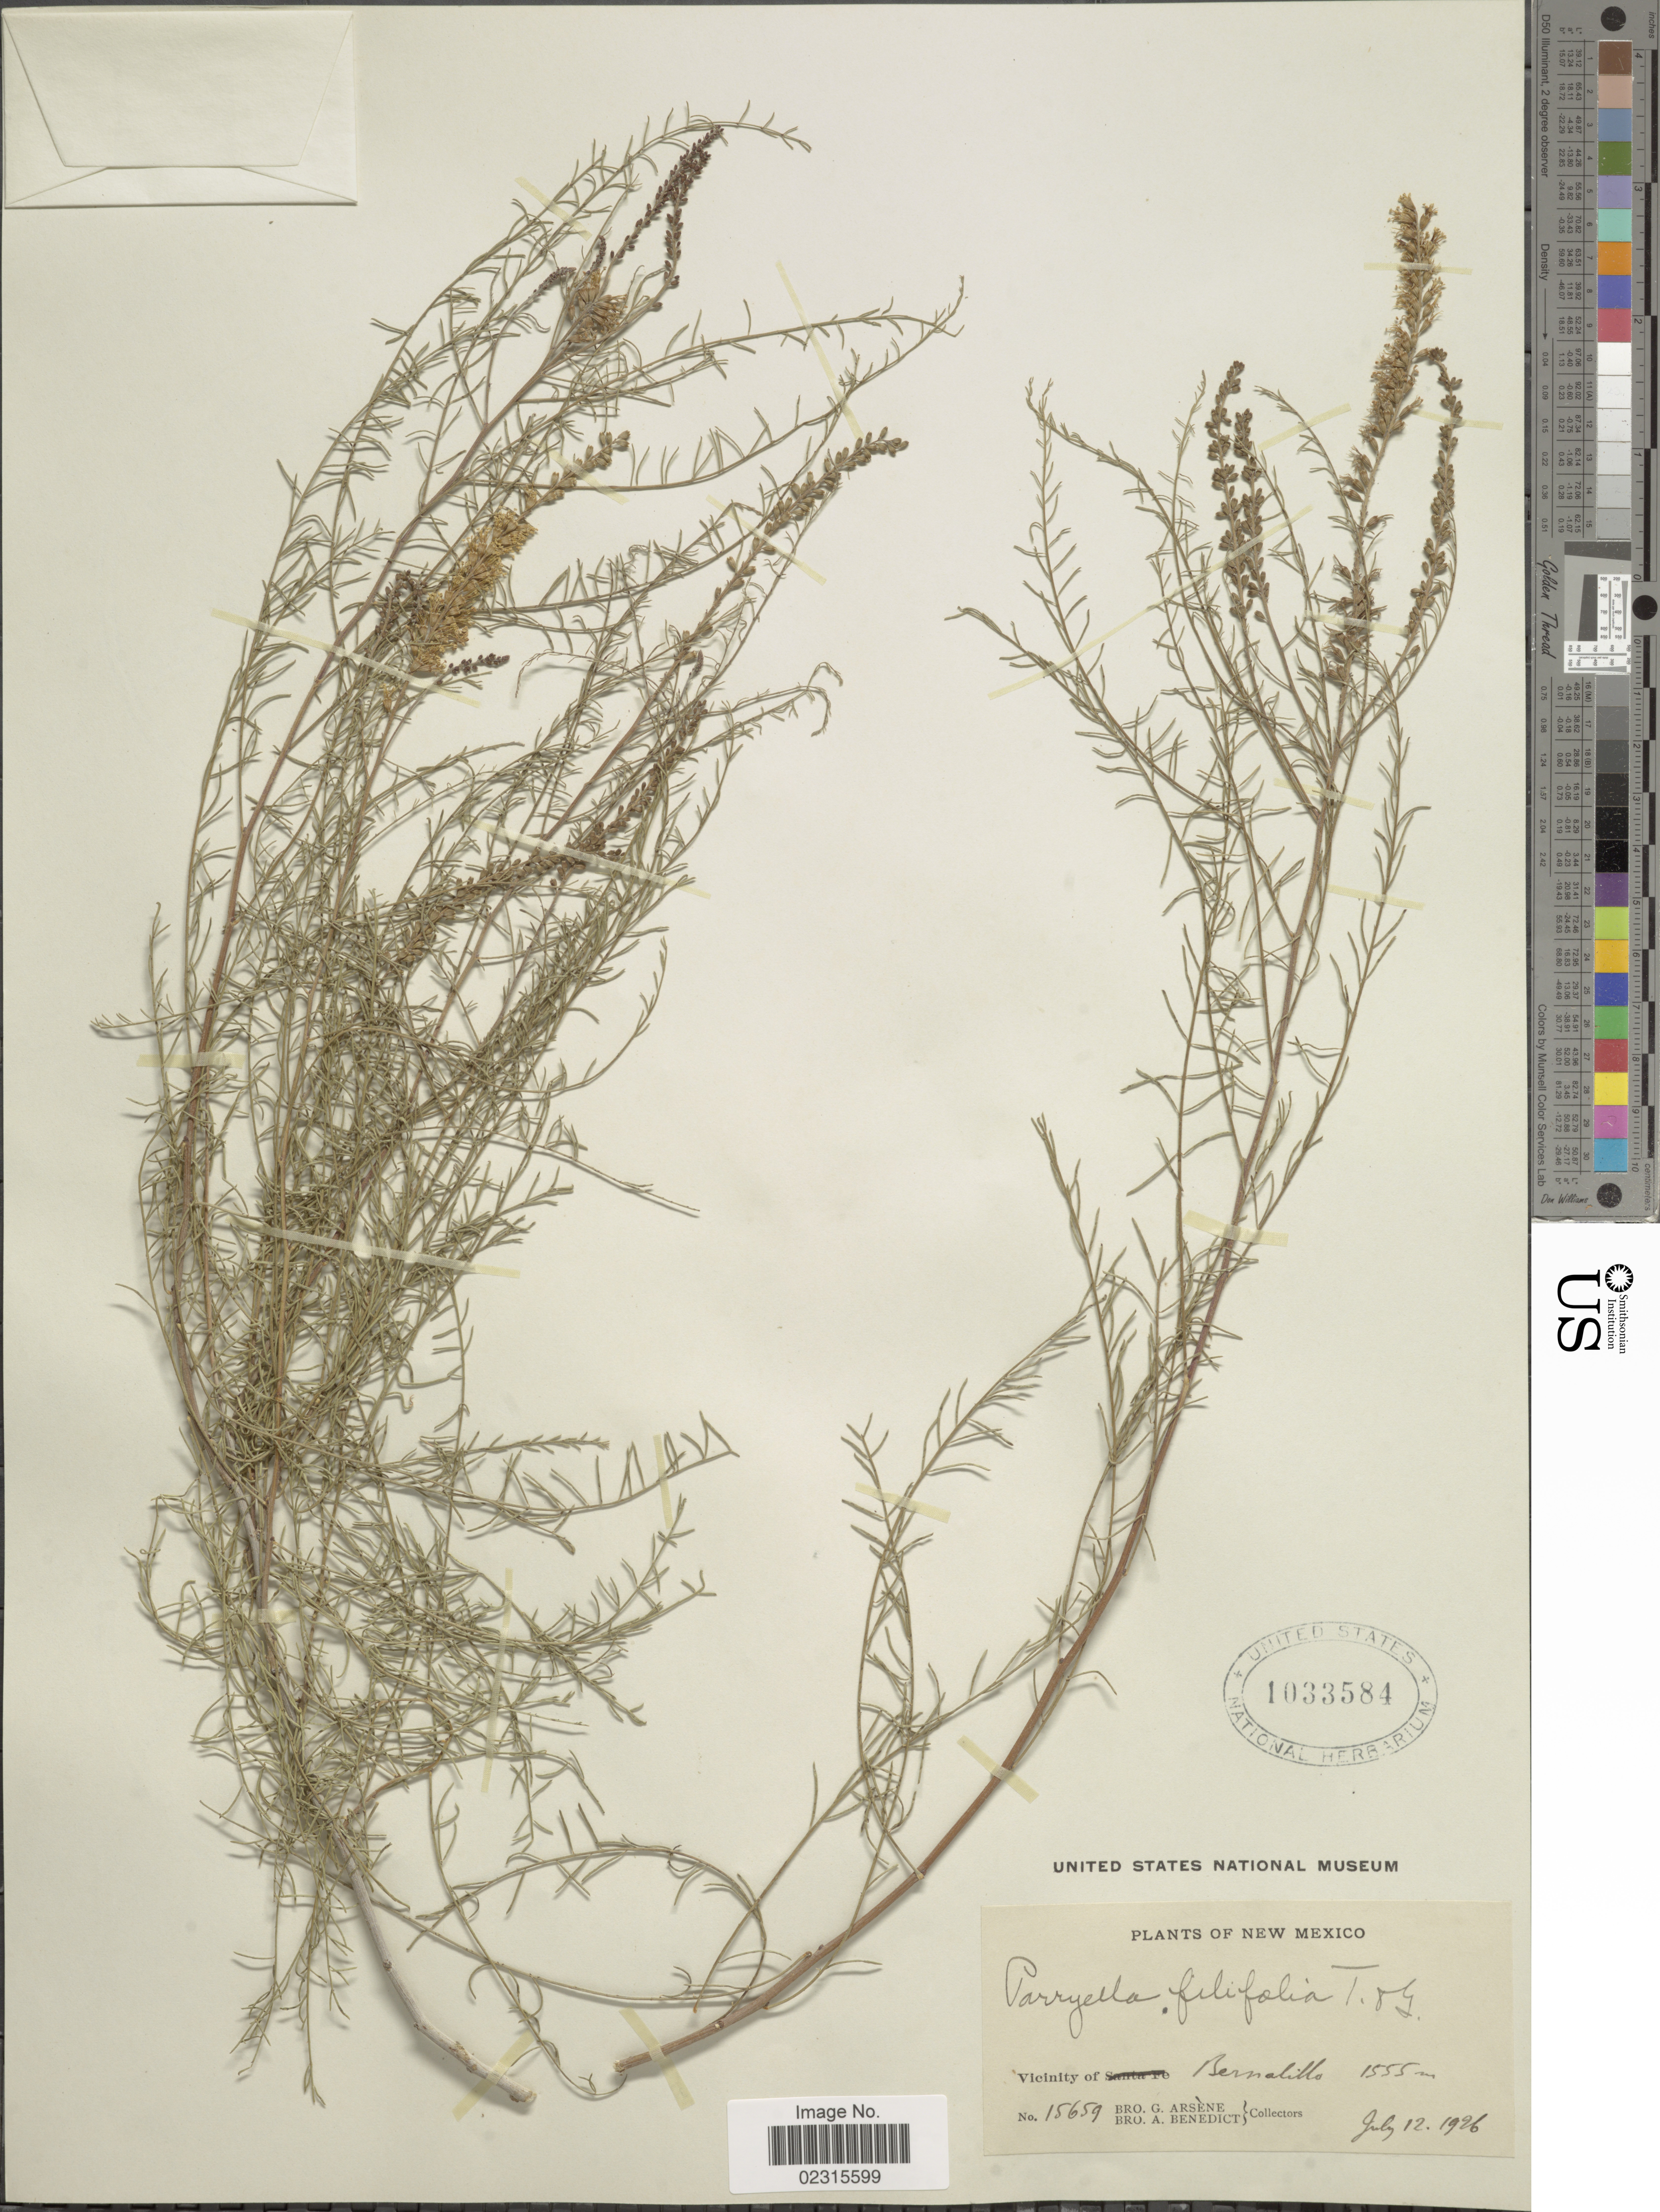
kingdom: Plantae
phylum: Tracheophyta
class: Magnoliopsida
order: Fabales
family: Fabaceae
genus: Parryella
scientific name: Parryella filifolia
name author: Torr. & A. Gray ex A. Gray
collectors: Bro. G. Arsène & Bro. A. Benedict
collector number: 15659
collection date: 1926-07-12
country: United States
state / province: New Mexico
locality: Vicinity of Bernadillo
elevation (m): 1555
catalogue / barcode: US 1035584